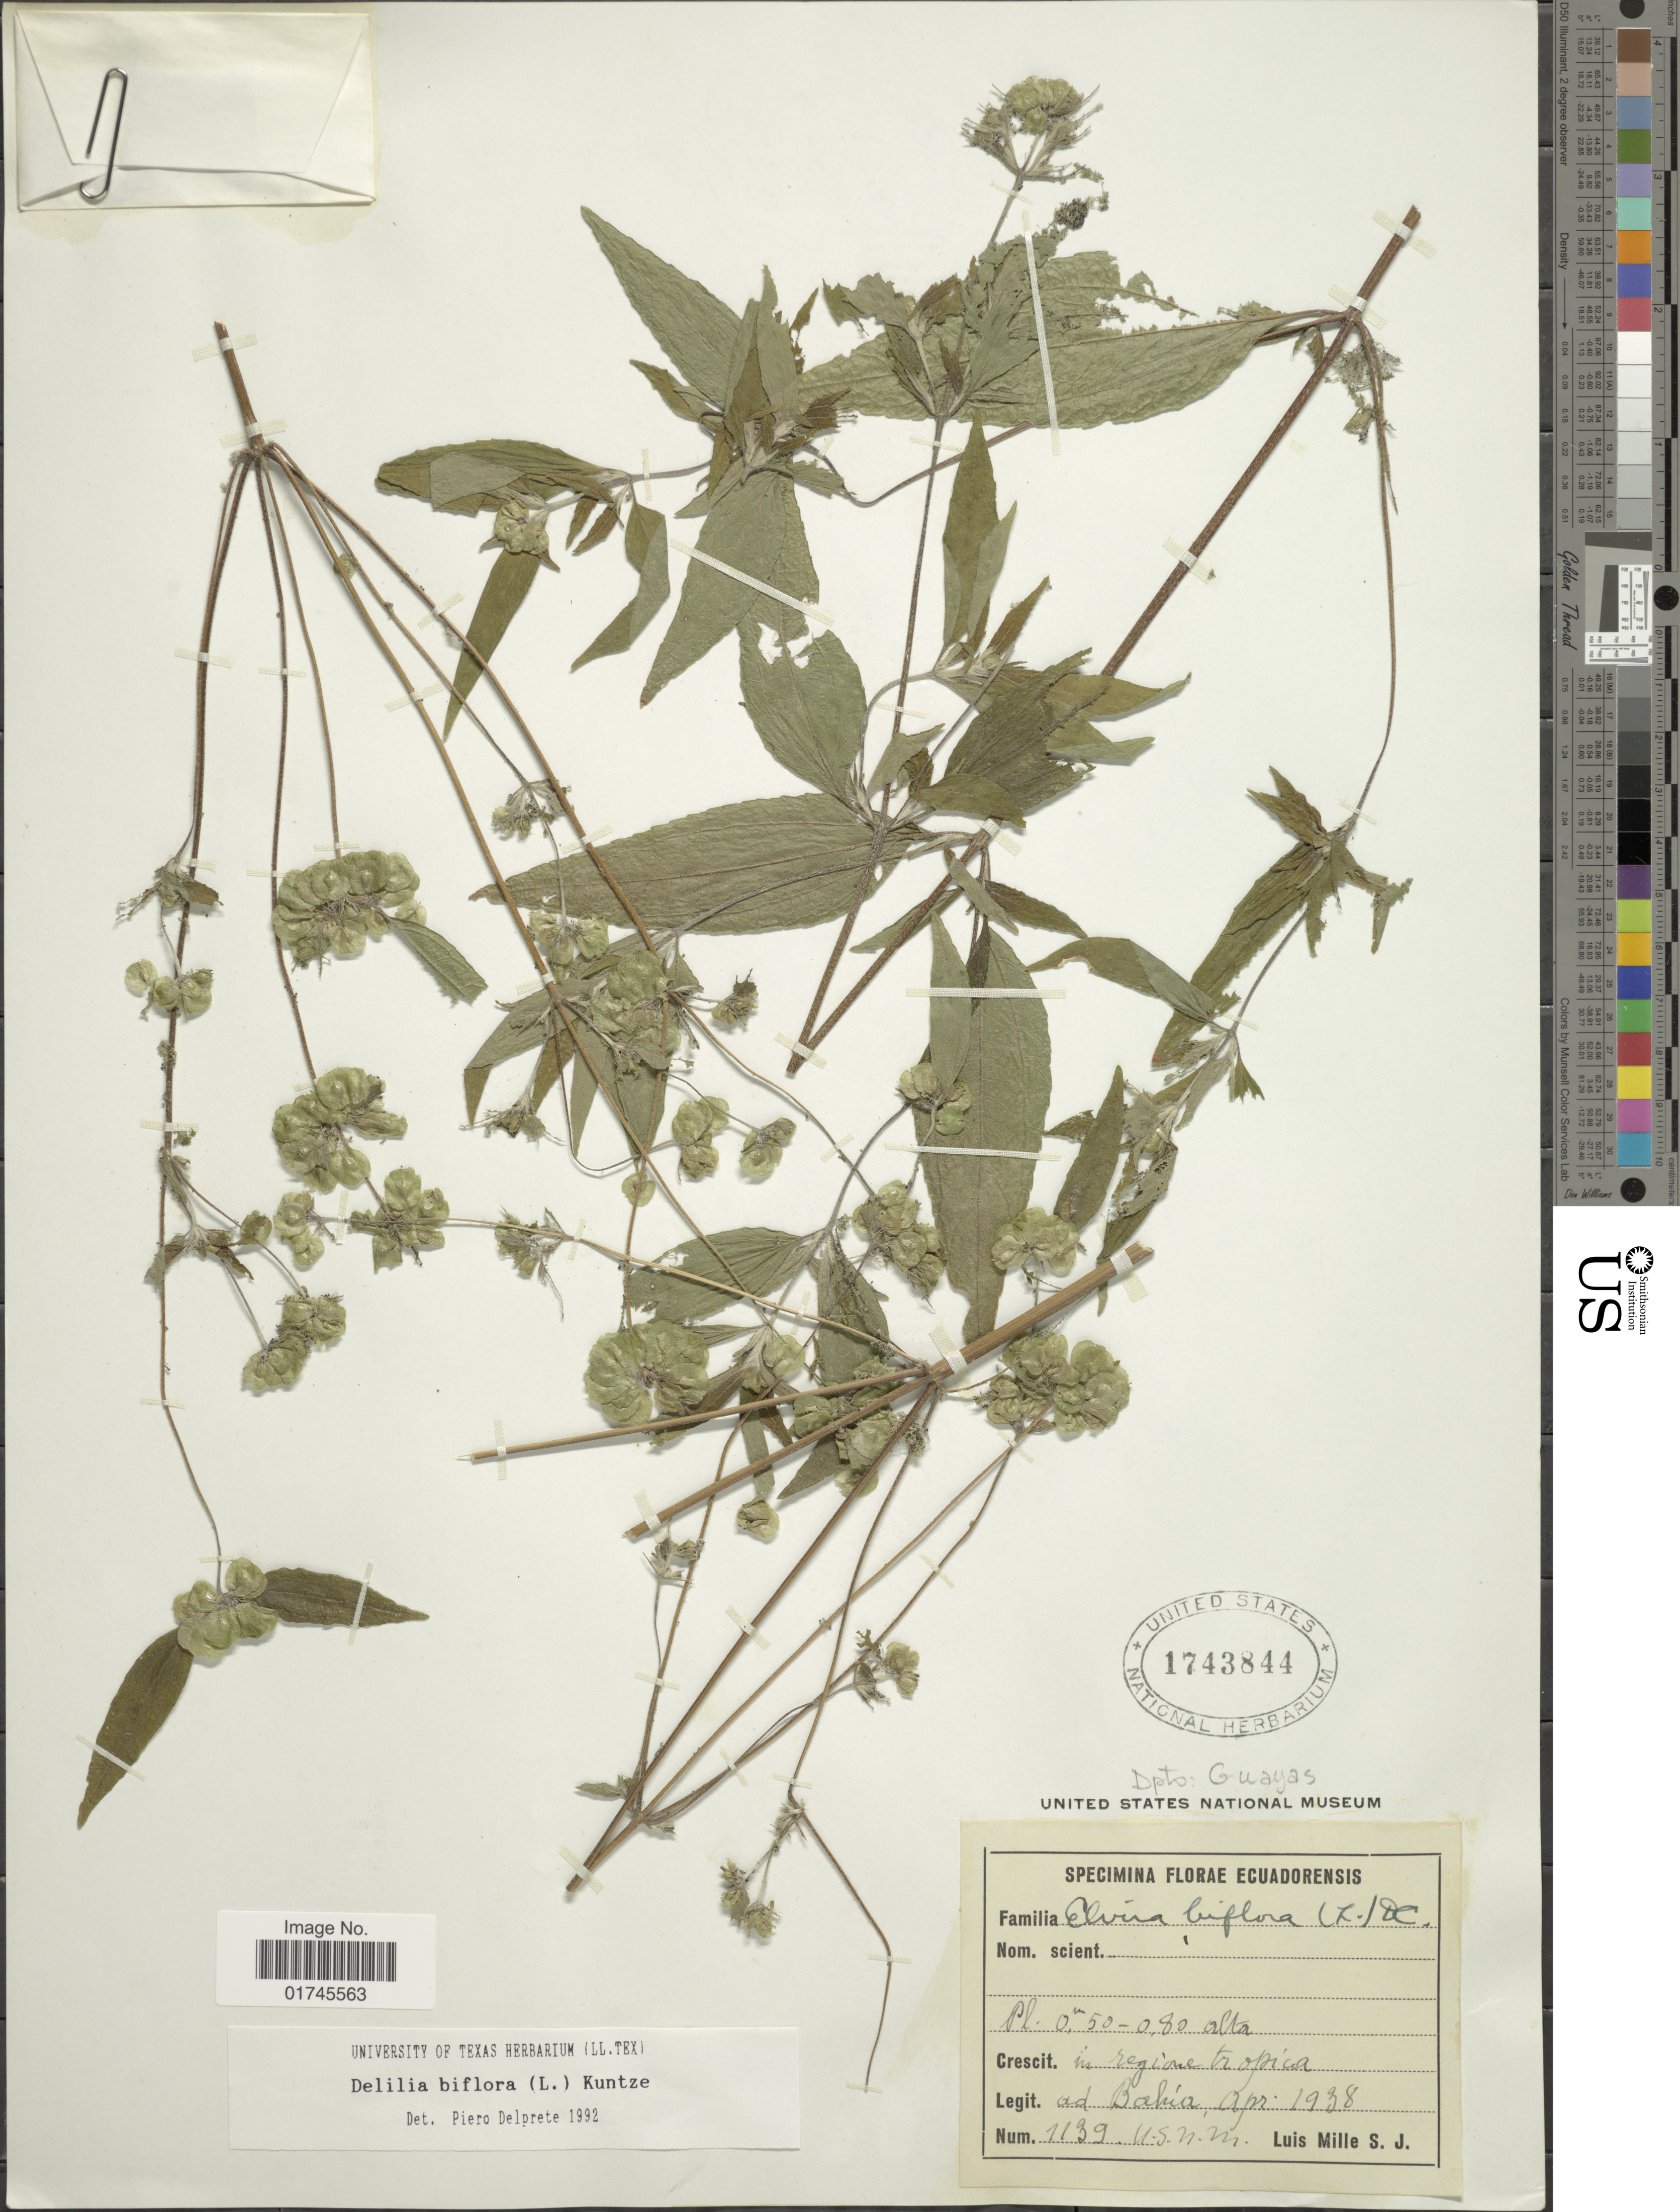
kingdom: Plantae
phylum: Tracheophyta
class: Magnoliopsida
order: Asterales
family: Asteraceae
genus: Delilia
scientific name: Delilia biflora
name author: (L.) Kuntze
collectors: L. Mille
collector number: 1139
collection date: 1938-04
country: Ecuador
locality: In regione tropica ad Bahia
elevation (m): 0.5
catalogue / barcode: US 1743844